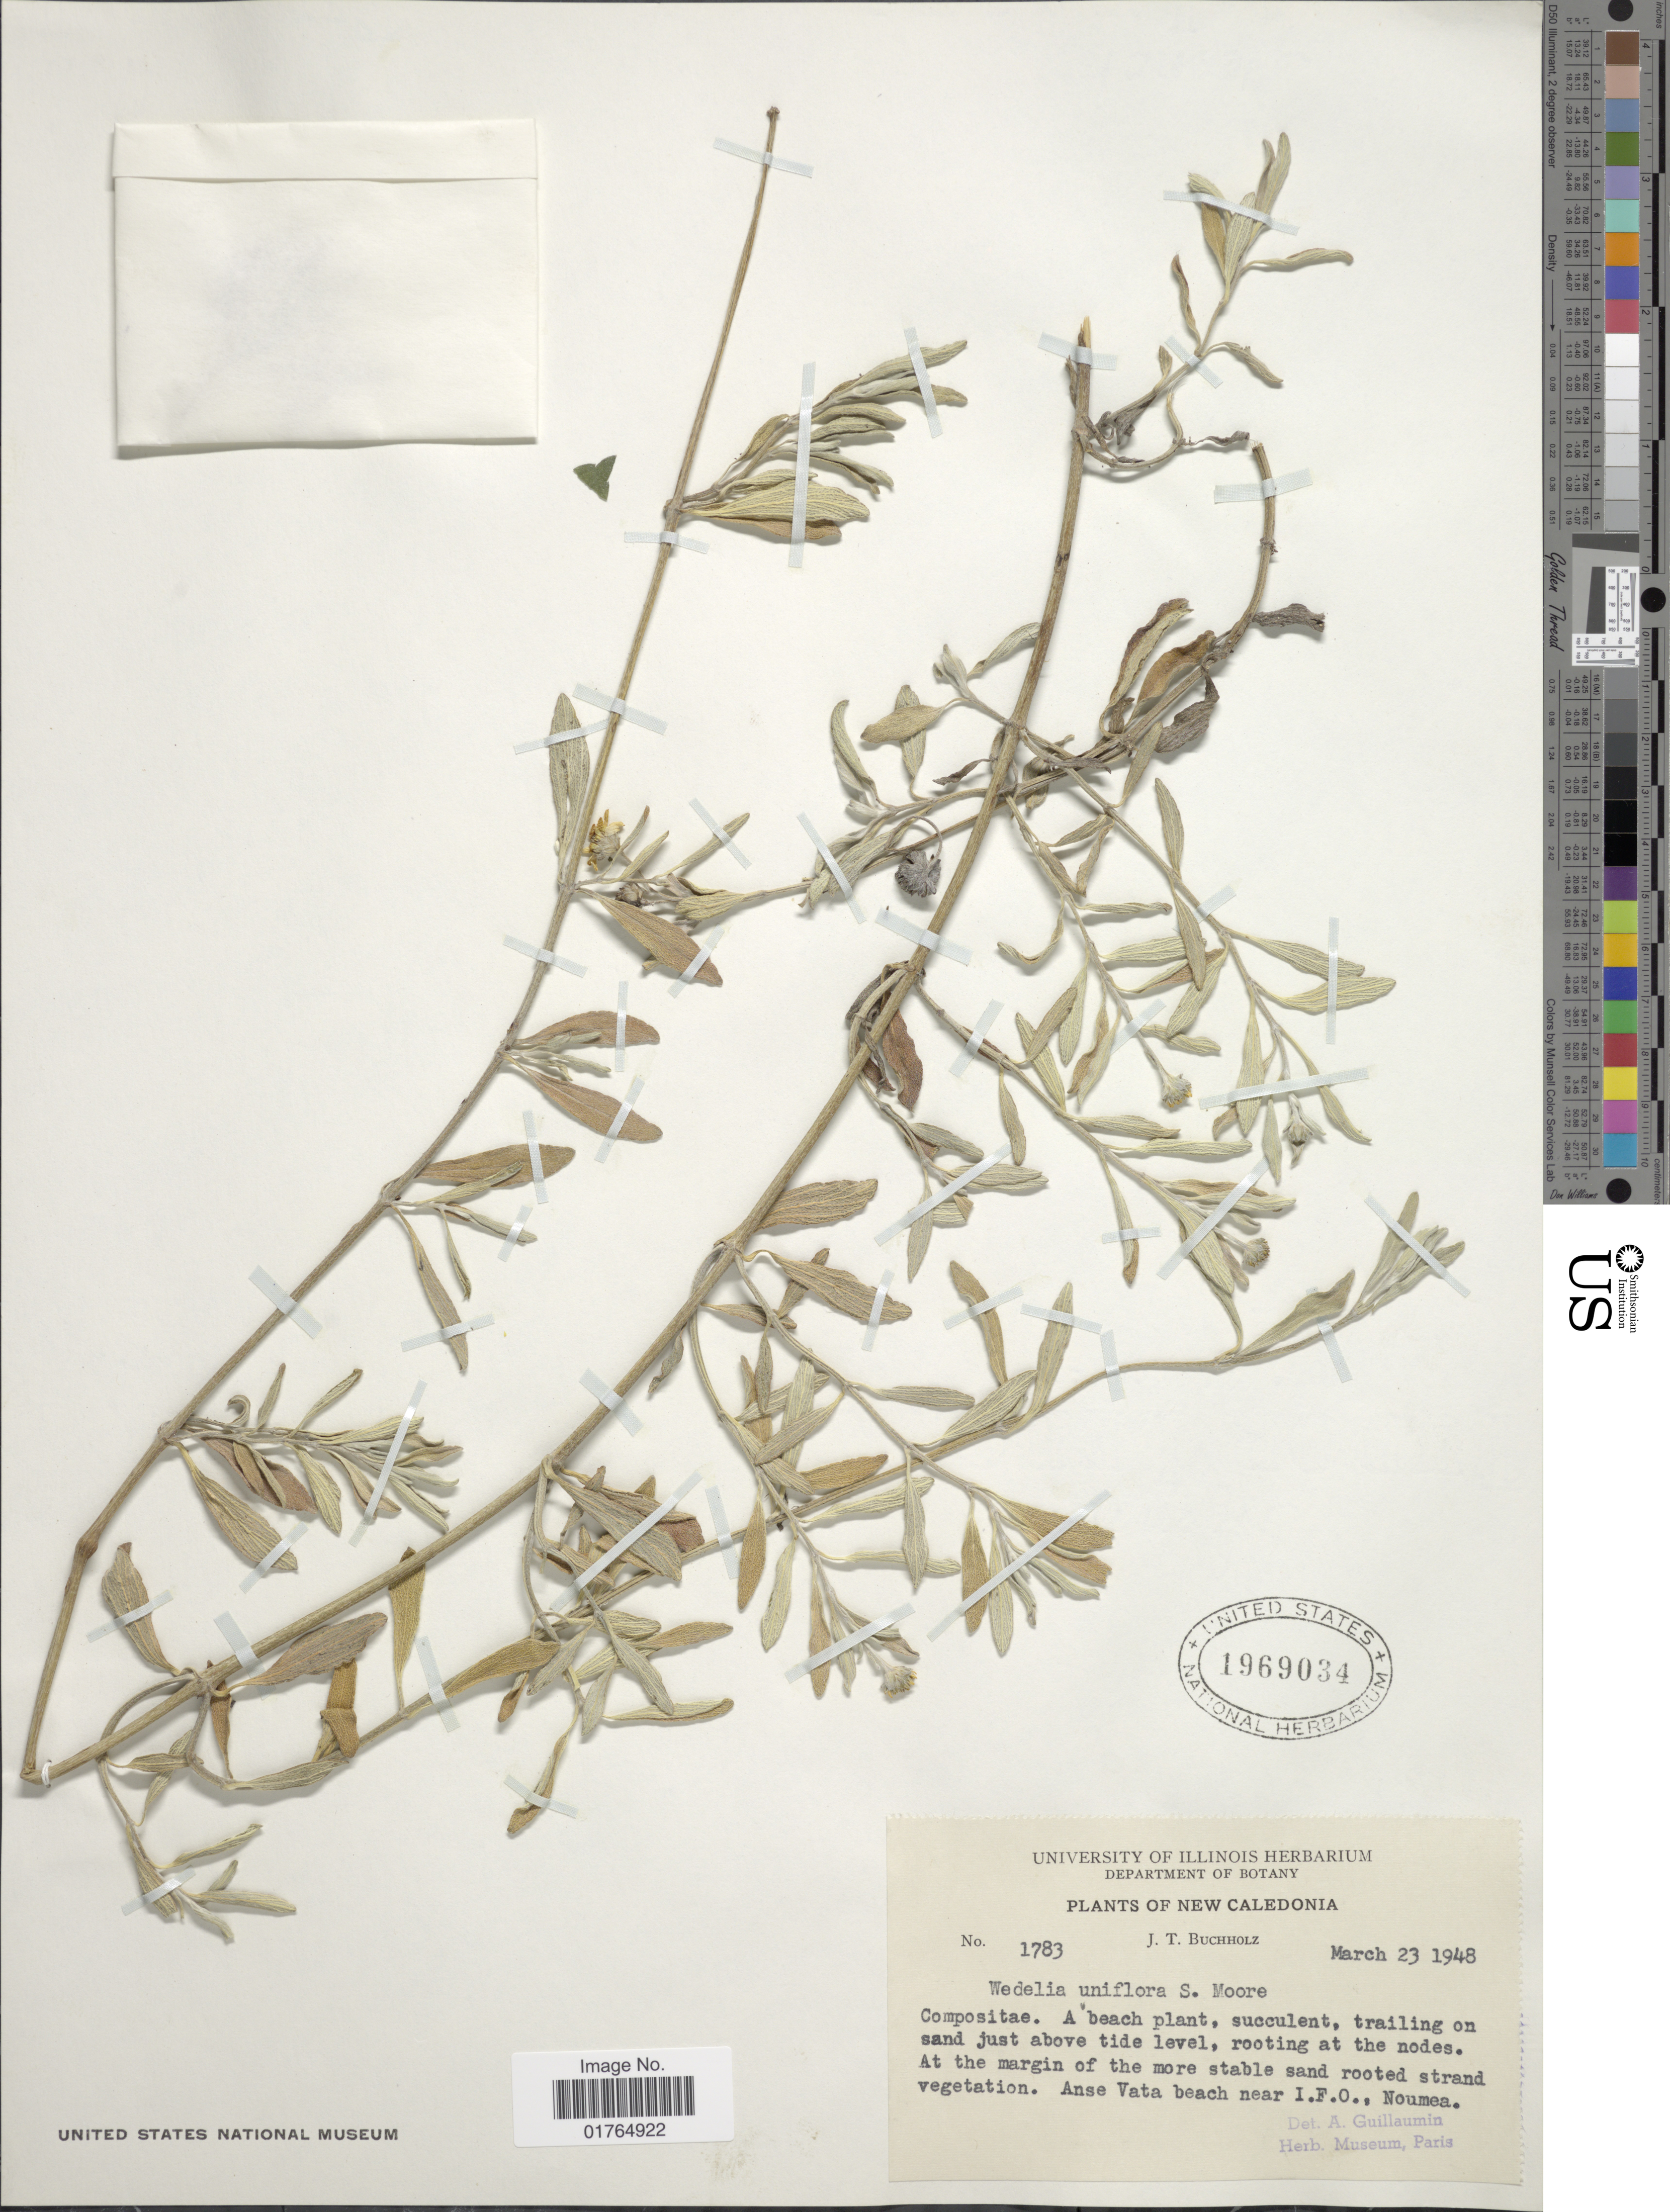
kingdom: Plantae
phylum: Tracheophyta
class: Magnoliopsida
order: Asterales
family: Asteraceae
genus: Wollastonia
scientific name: Wollastonia uniflora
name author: (Willd.) Orchard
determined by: Wagner, W. L., (BOT), Smithsonian Institution - National Museum of Natural History (UNITED STATES)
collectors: J. T. Buchholz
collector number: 1783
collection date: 1948-03-23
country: New Caledonia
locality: Anse Vata beach near I. F. O., Noumea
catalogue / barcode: US 1969034